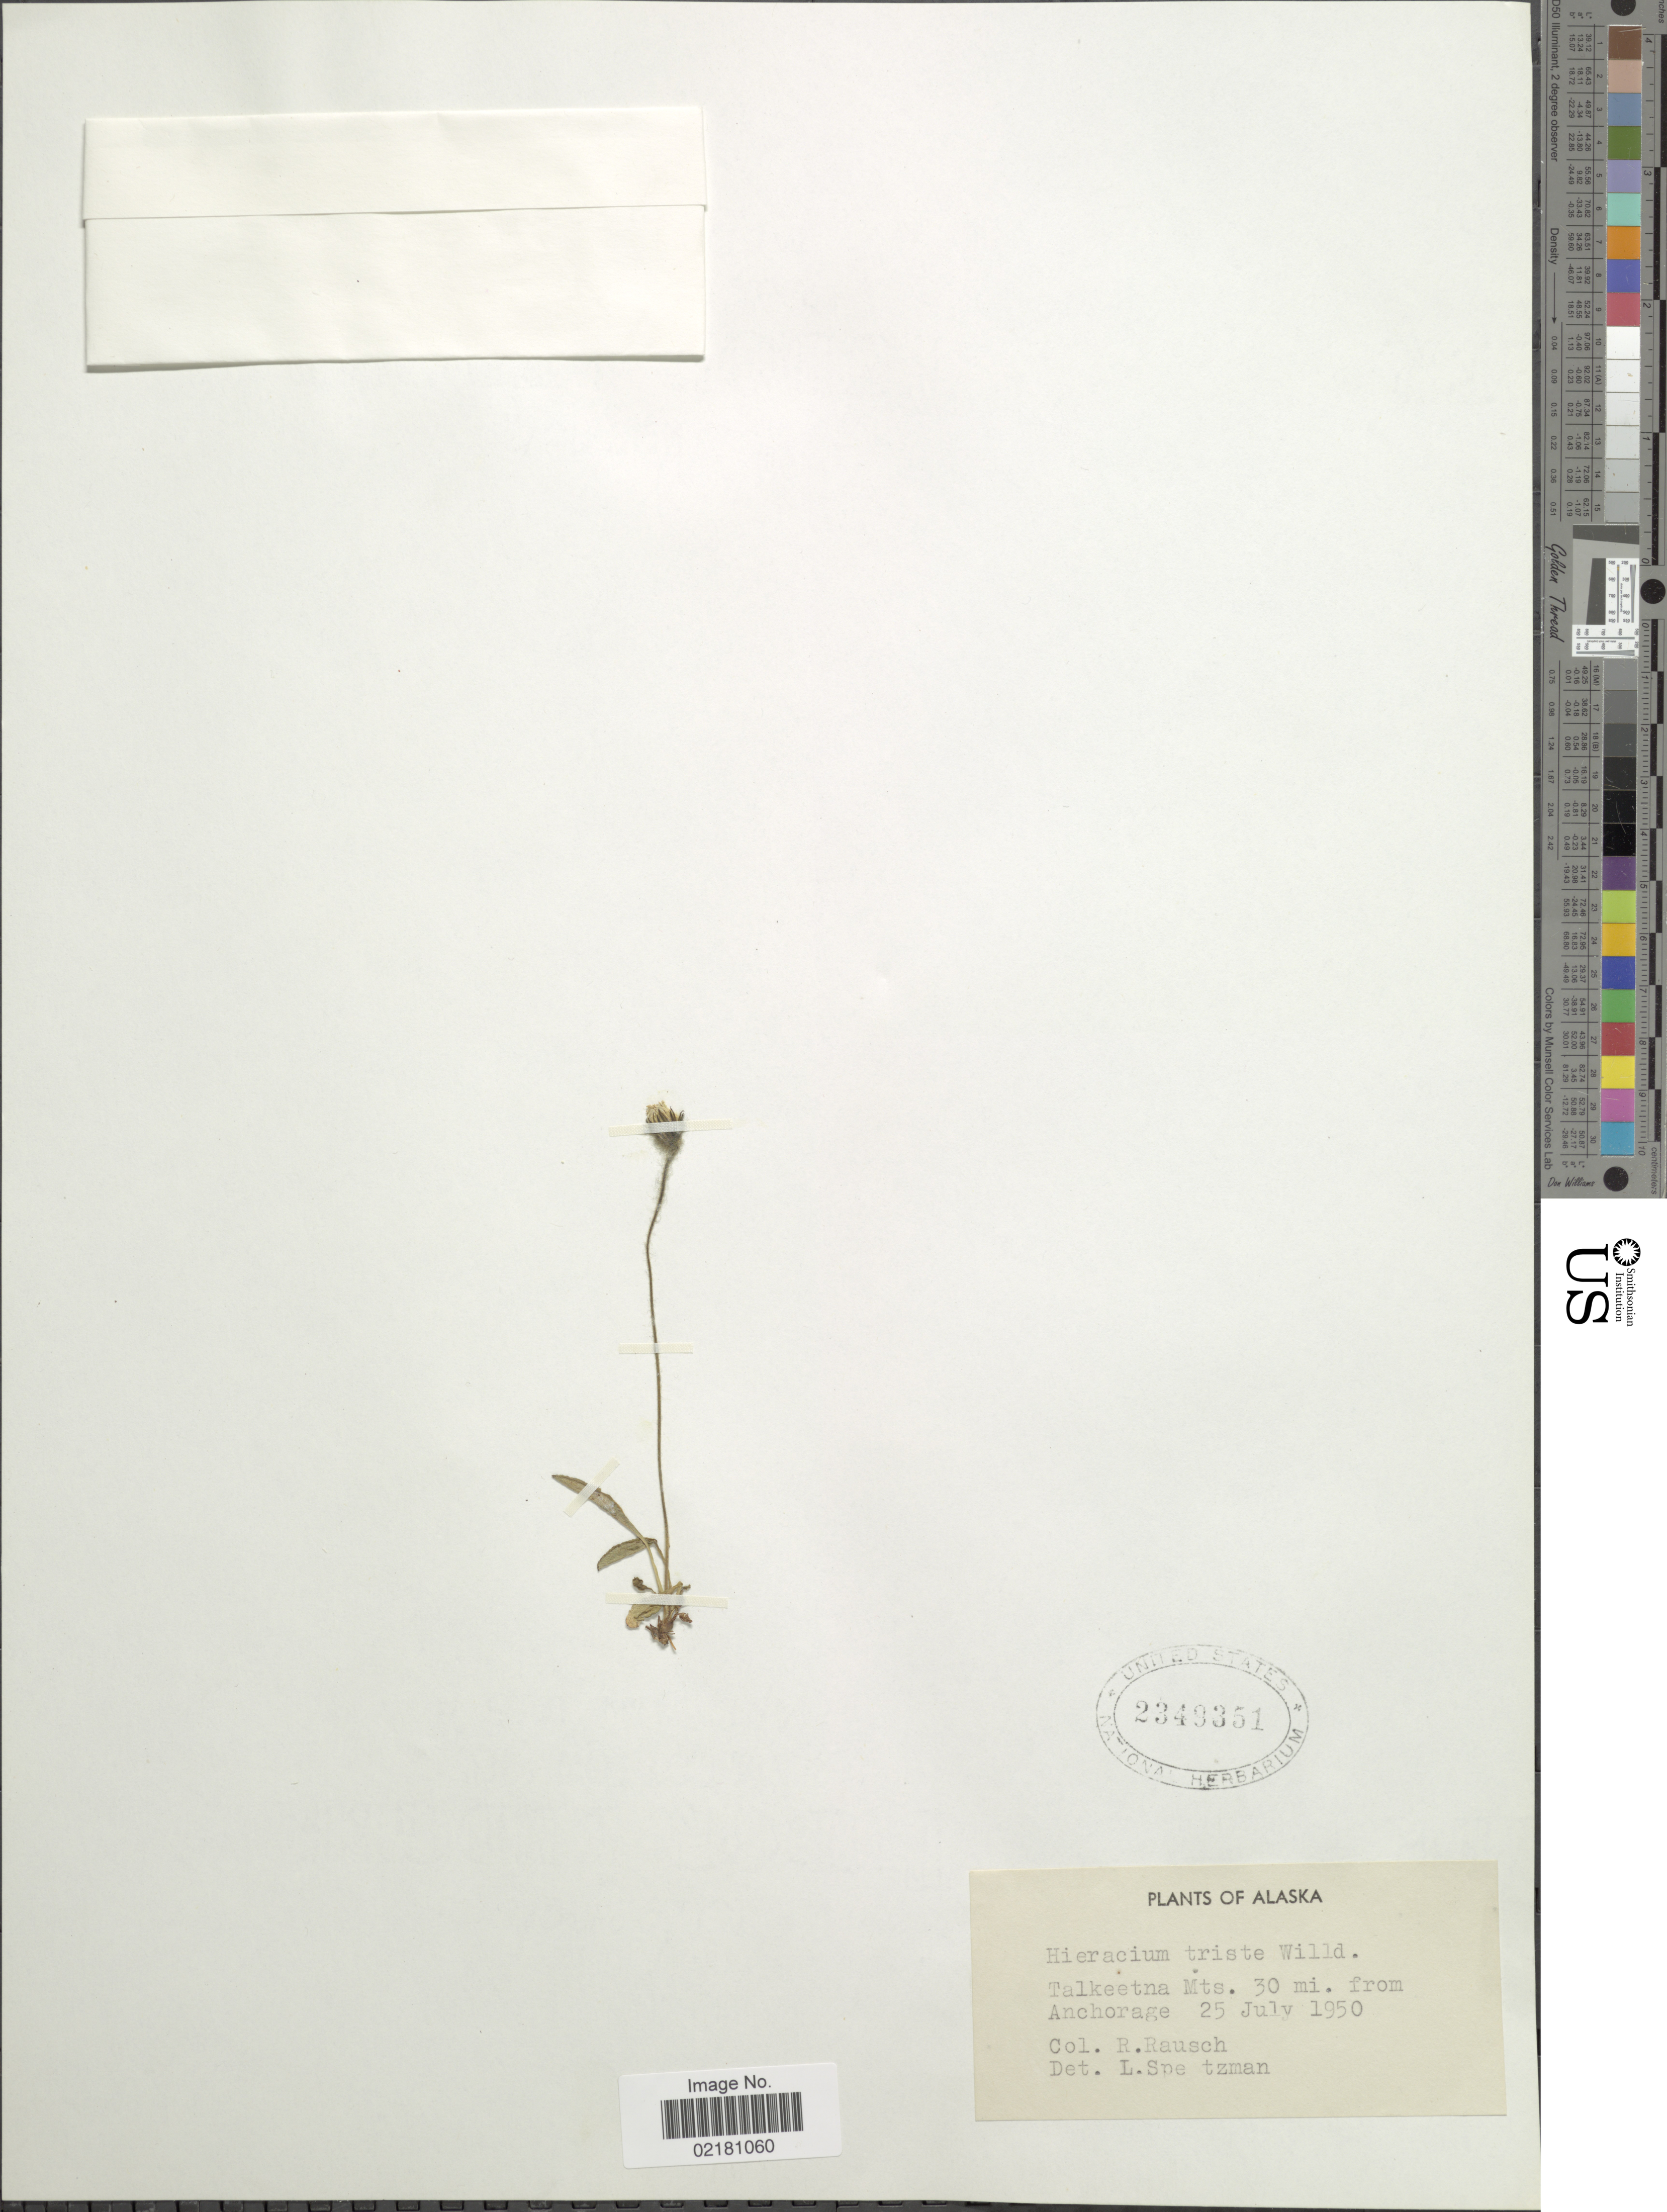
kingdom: Plantae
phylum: Tracheophyta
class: Magnoliopsida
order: Asterales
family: Asteraceae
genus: Hieracium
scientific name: Hieracium triste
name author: Willd. ex Spreng.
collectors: R. Rausch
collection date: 1950-07-25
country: United States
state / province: Alaska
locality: Talkeetna Mts. 30 mi. from Anchorage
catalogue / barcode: US 2349351